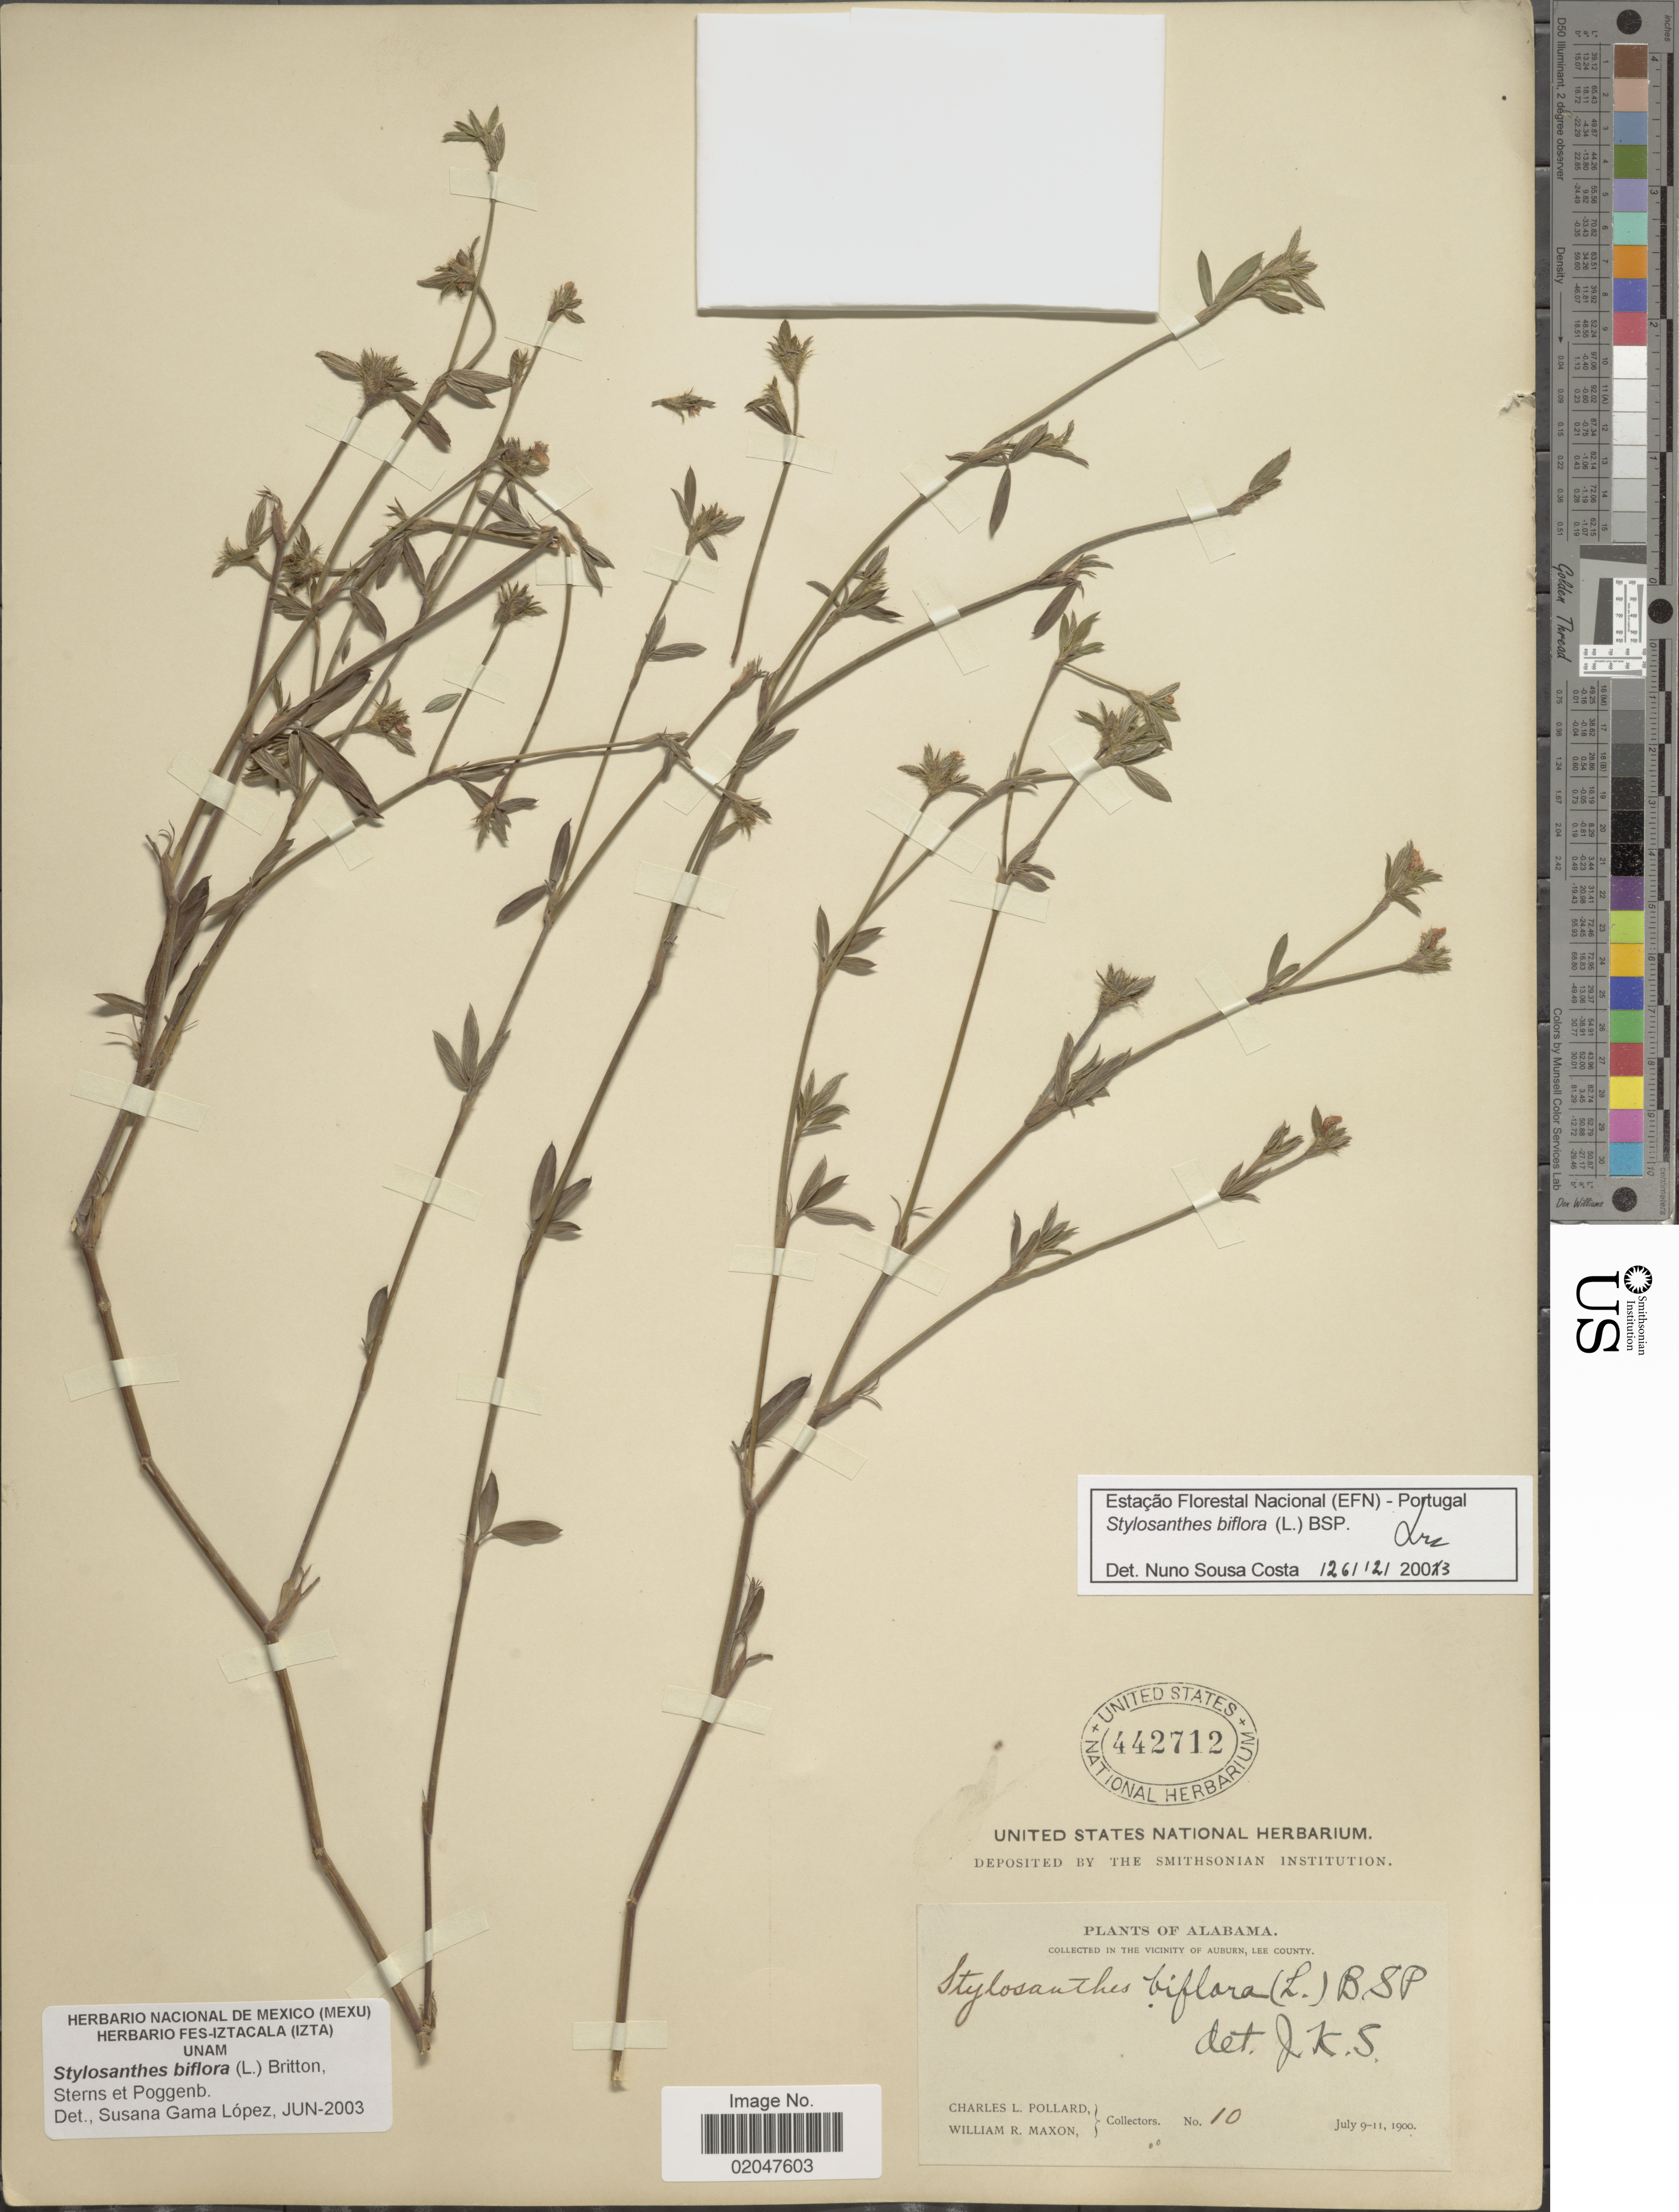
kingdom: Plantae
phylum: Tracheophyta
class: Magnoliopsida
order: Fabales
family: Fabaceae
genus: Stylosanthes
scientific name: Stylosanthes biflora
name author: (L.) Britton et al.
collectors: C. L. Pollard & W. R. Maxon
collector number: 10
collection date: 1900-07-09/1900-07-11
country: United States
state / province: Alabama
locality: Vicinity of Auburn, Lee County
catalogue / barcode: US 442712